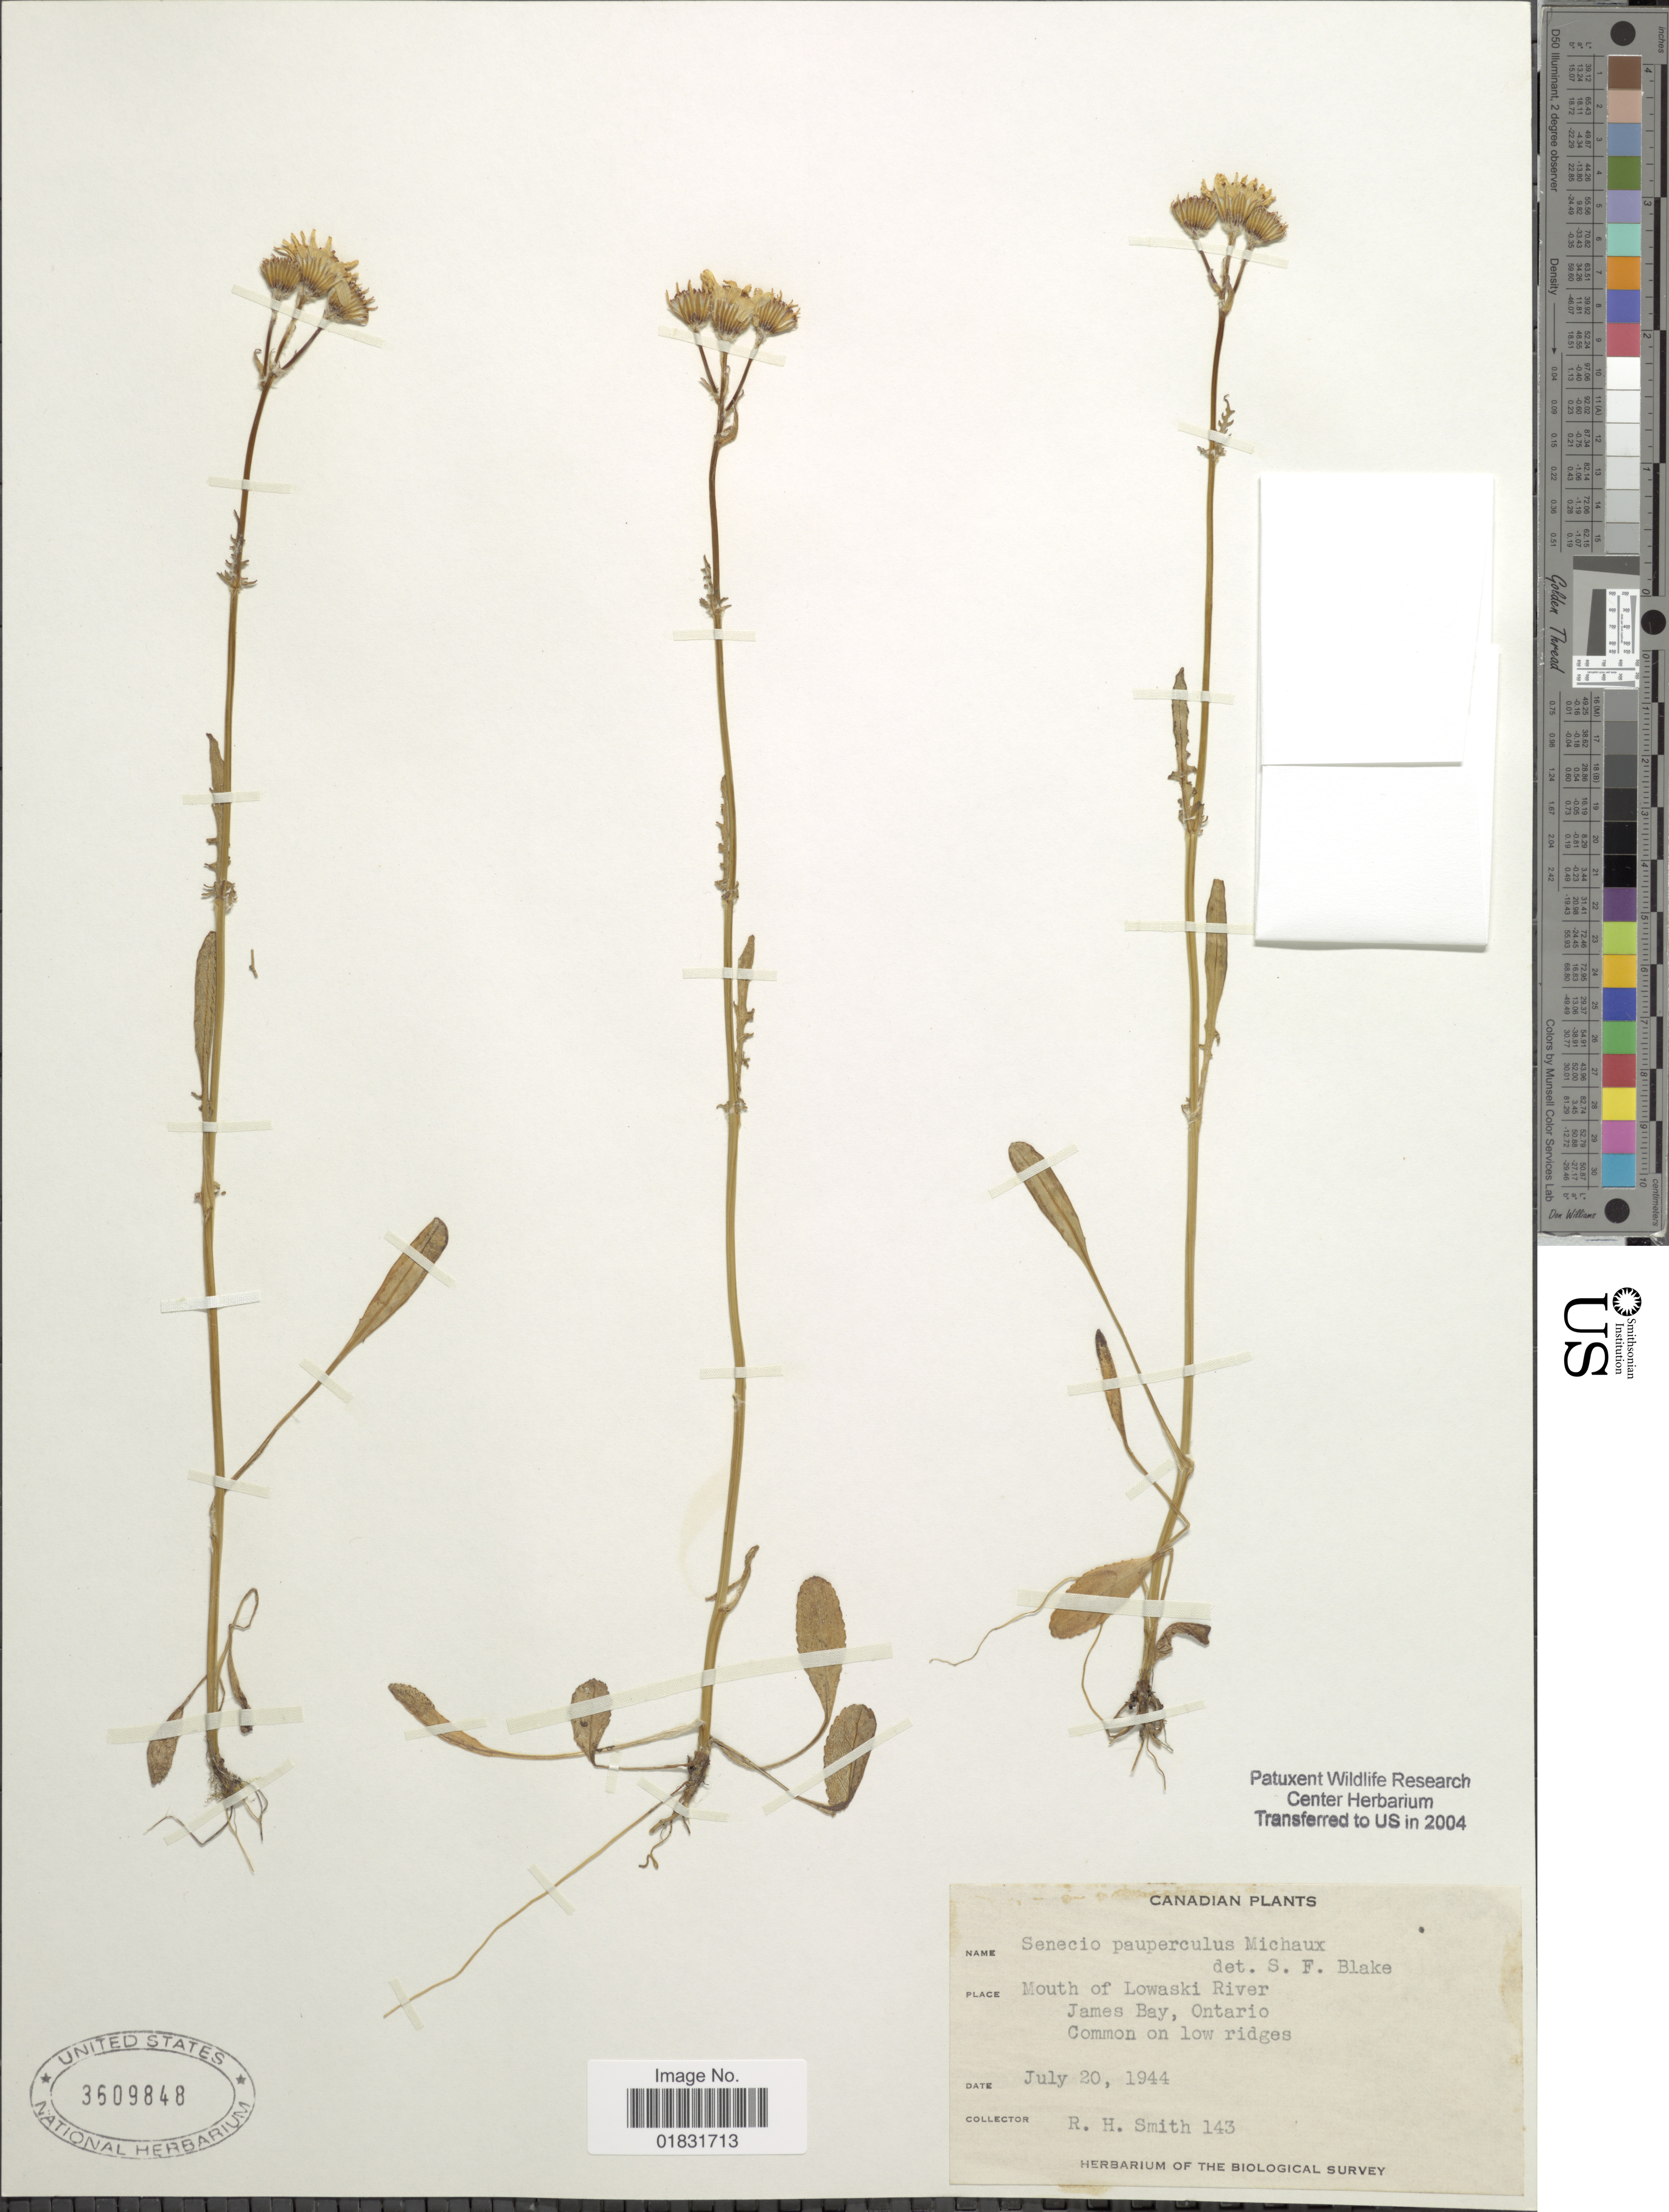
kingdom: Plantae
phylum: Tracheophyta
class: Magnoliopsida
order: Asterales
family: Asteraceae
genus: Packera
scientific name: Packera paupercula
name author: (Michx.) Á. Löve & D. Löve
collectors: R. H. Smith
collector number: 143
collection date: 1944-07-20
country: Canada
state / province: Ontario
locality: Mouth of Lowaski River James Bay, Common on low ridges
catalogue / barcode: US 3609848